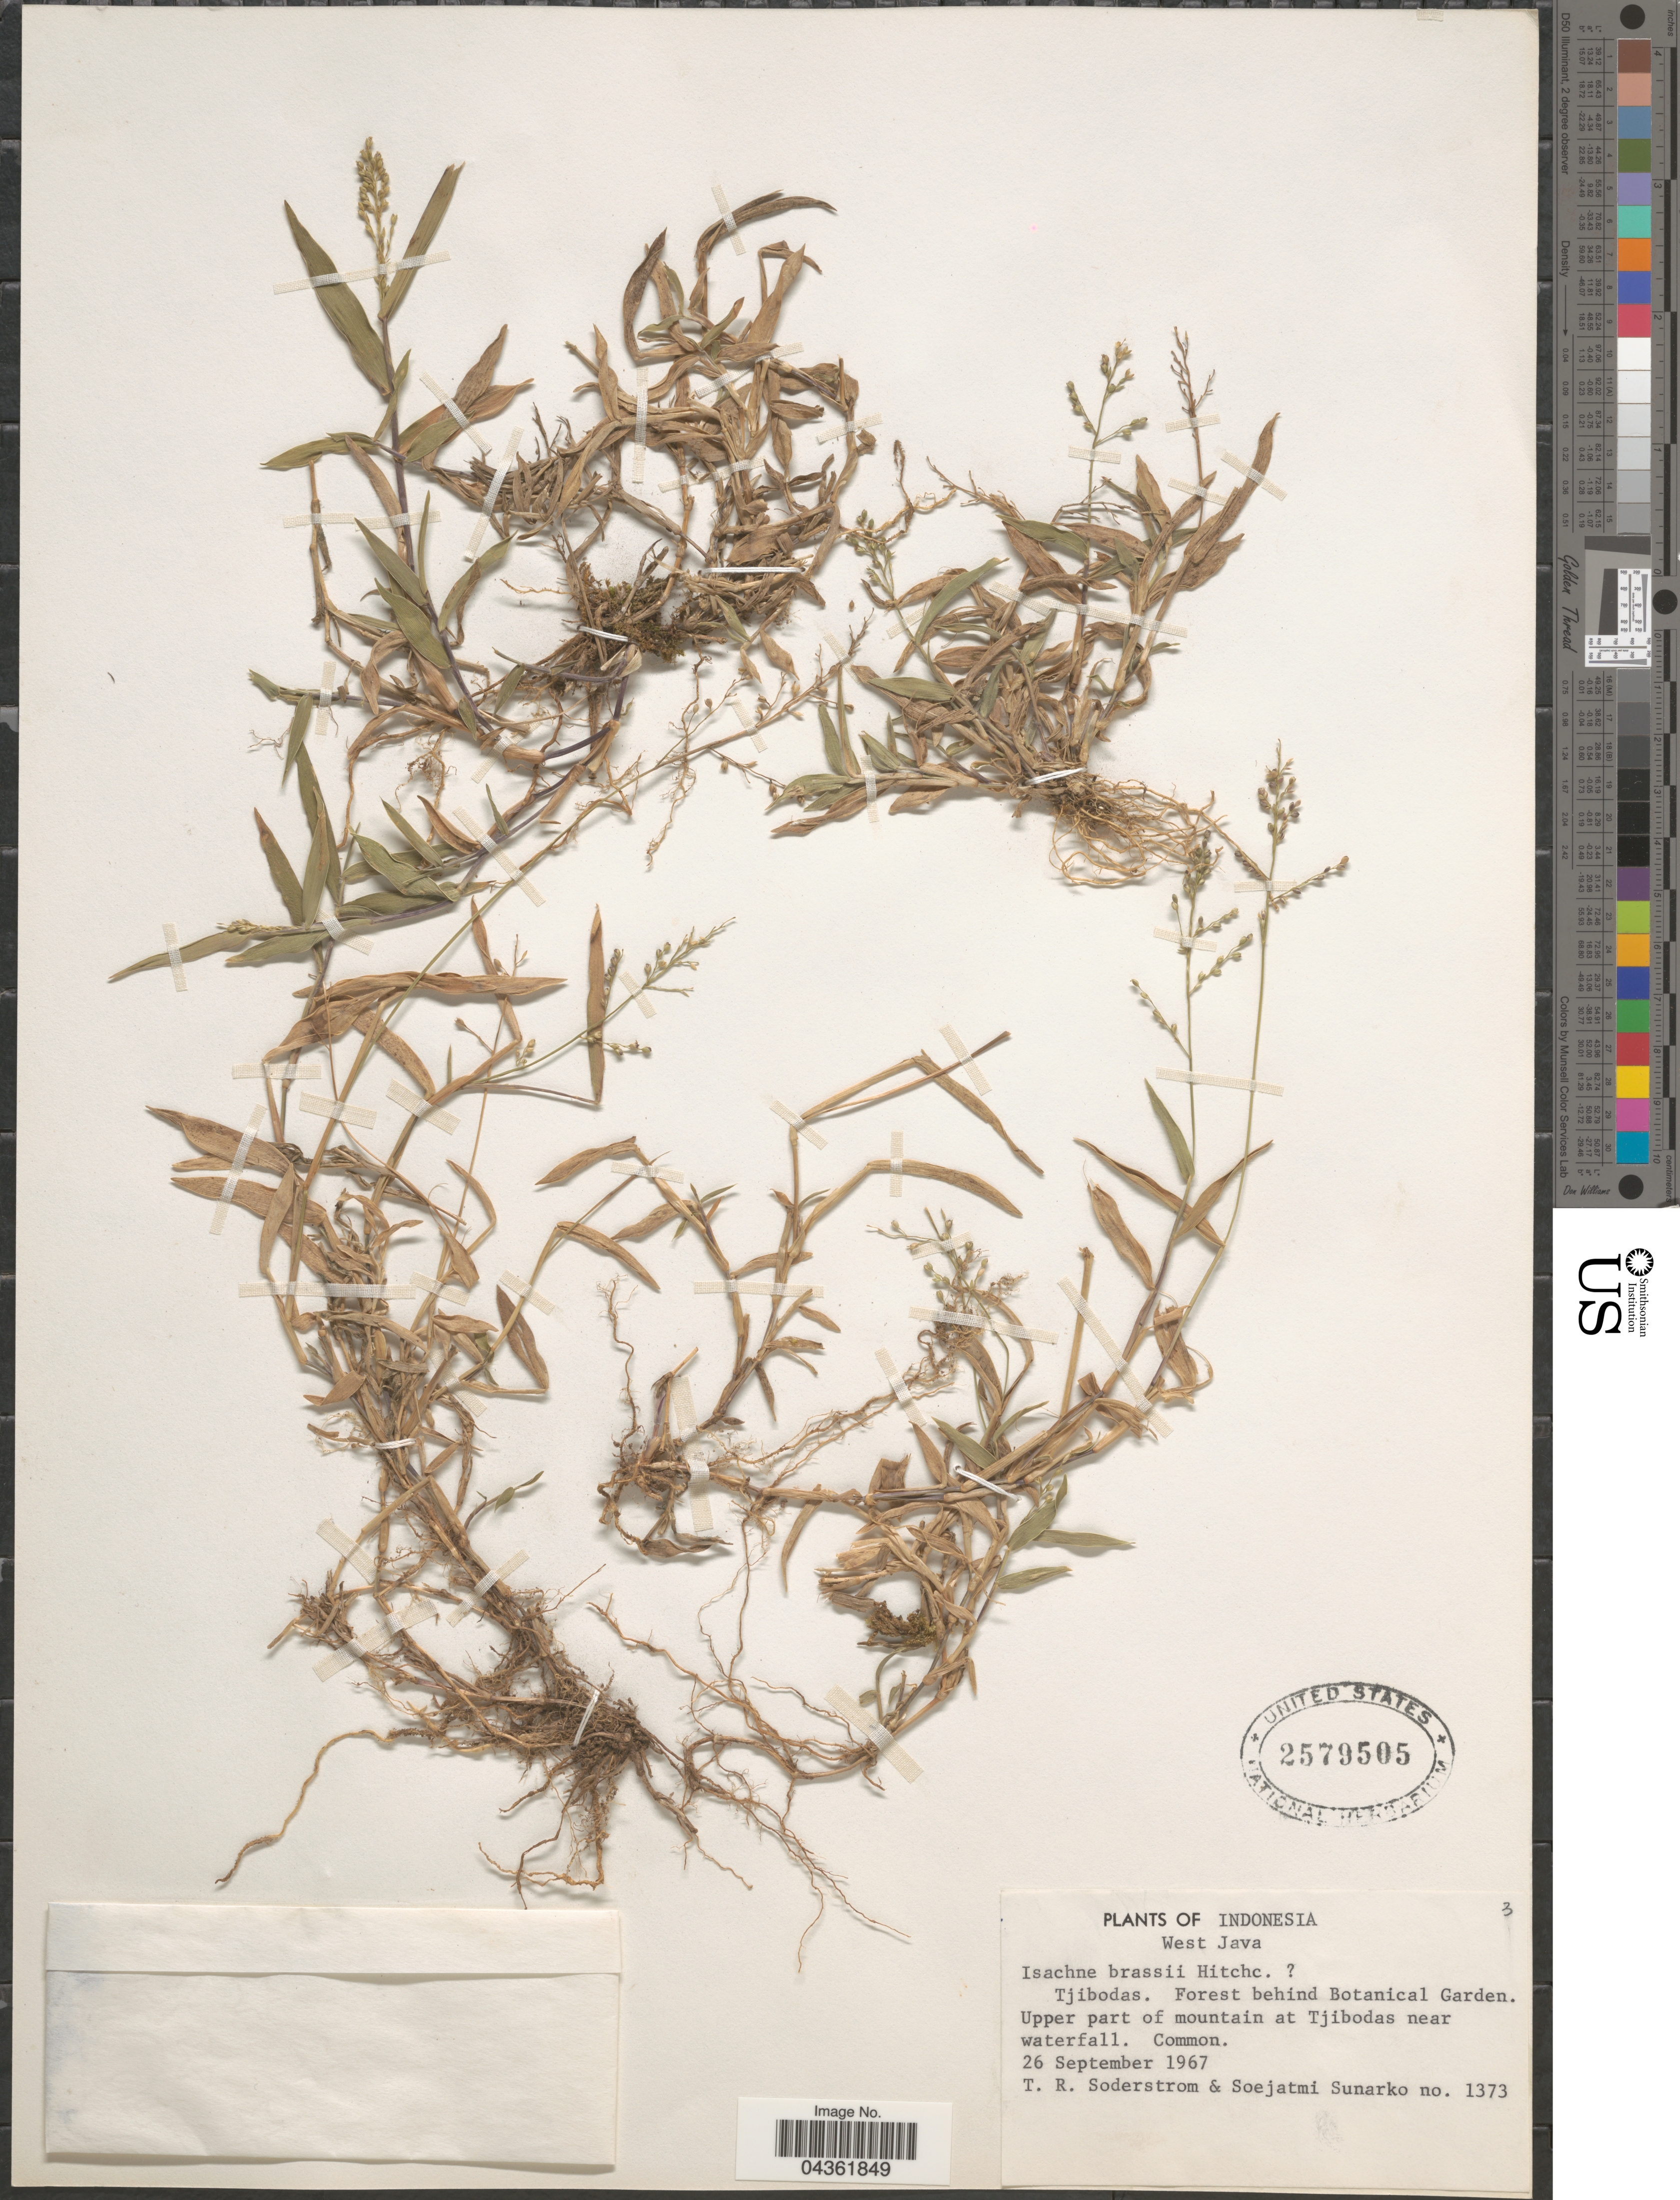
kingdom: Plantae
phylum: Tracheophyta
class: Liliopsida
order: Poales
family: Poaceae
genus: Isachne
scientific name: Isachne brassii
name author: Hitchc.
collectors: T. R. Soderstrom & S. Sunarko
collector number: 1373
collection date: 1967-09-26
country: Indonesia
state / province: Java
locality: West Java. Tjibodas. Forest behind Botanical Garden. Upper part of mountain at Tjibodas near waterfall.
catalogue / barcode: US 2579505